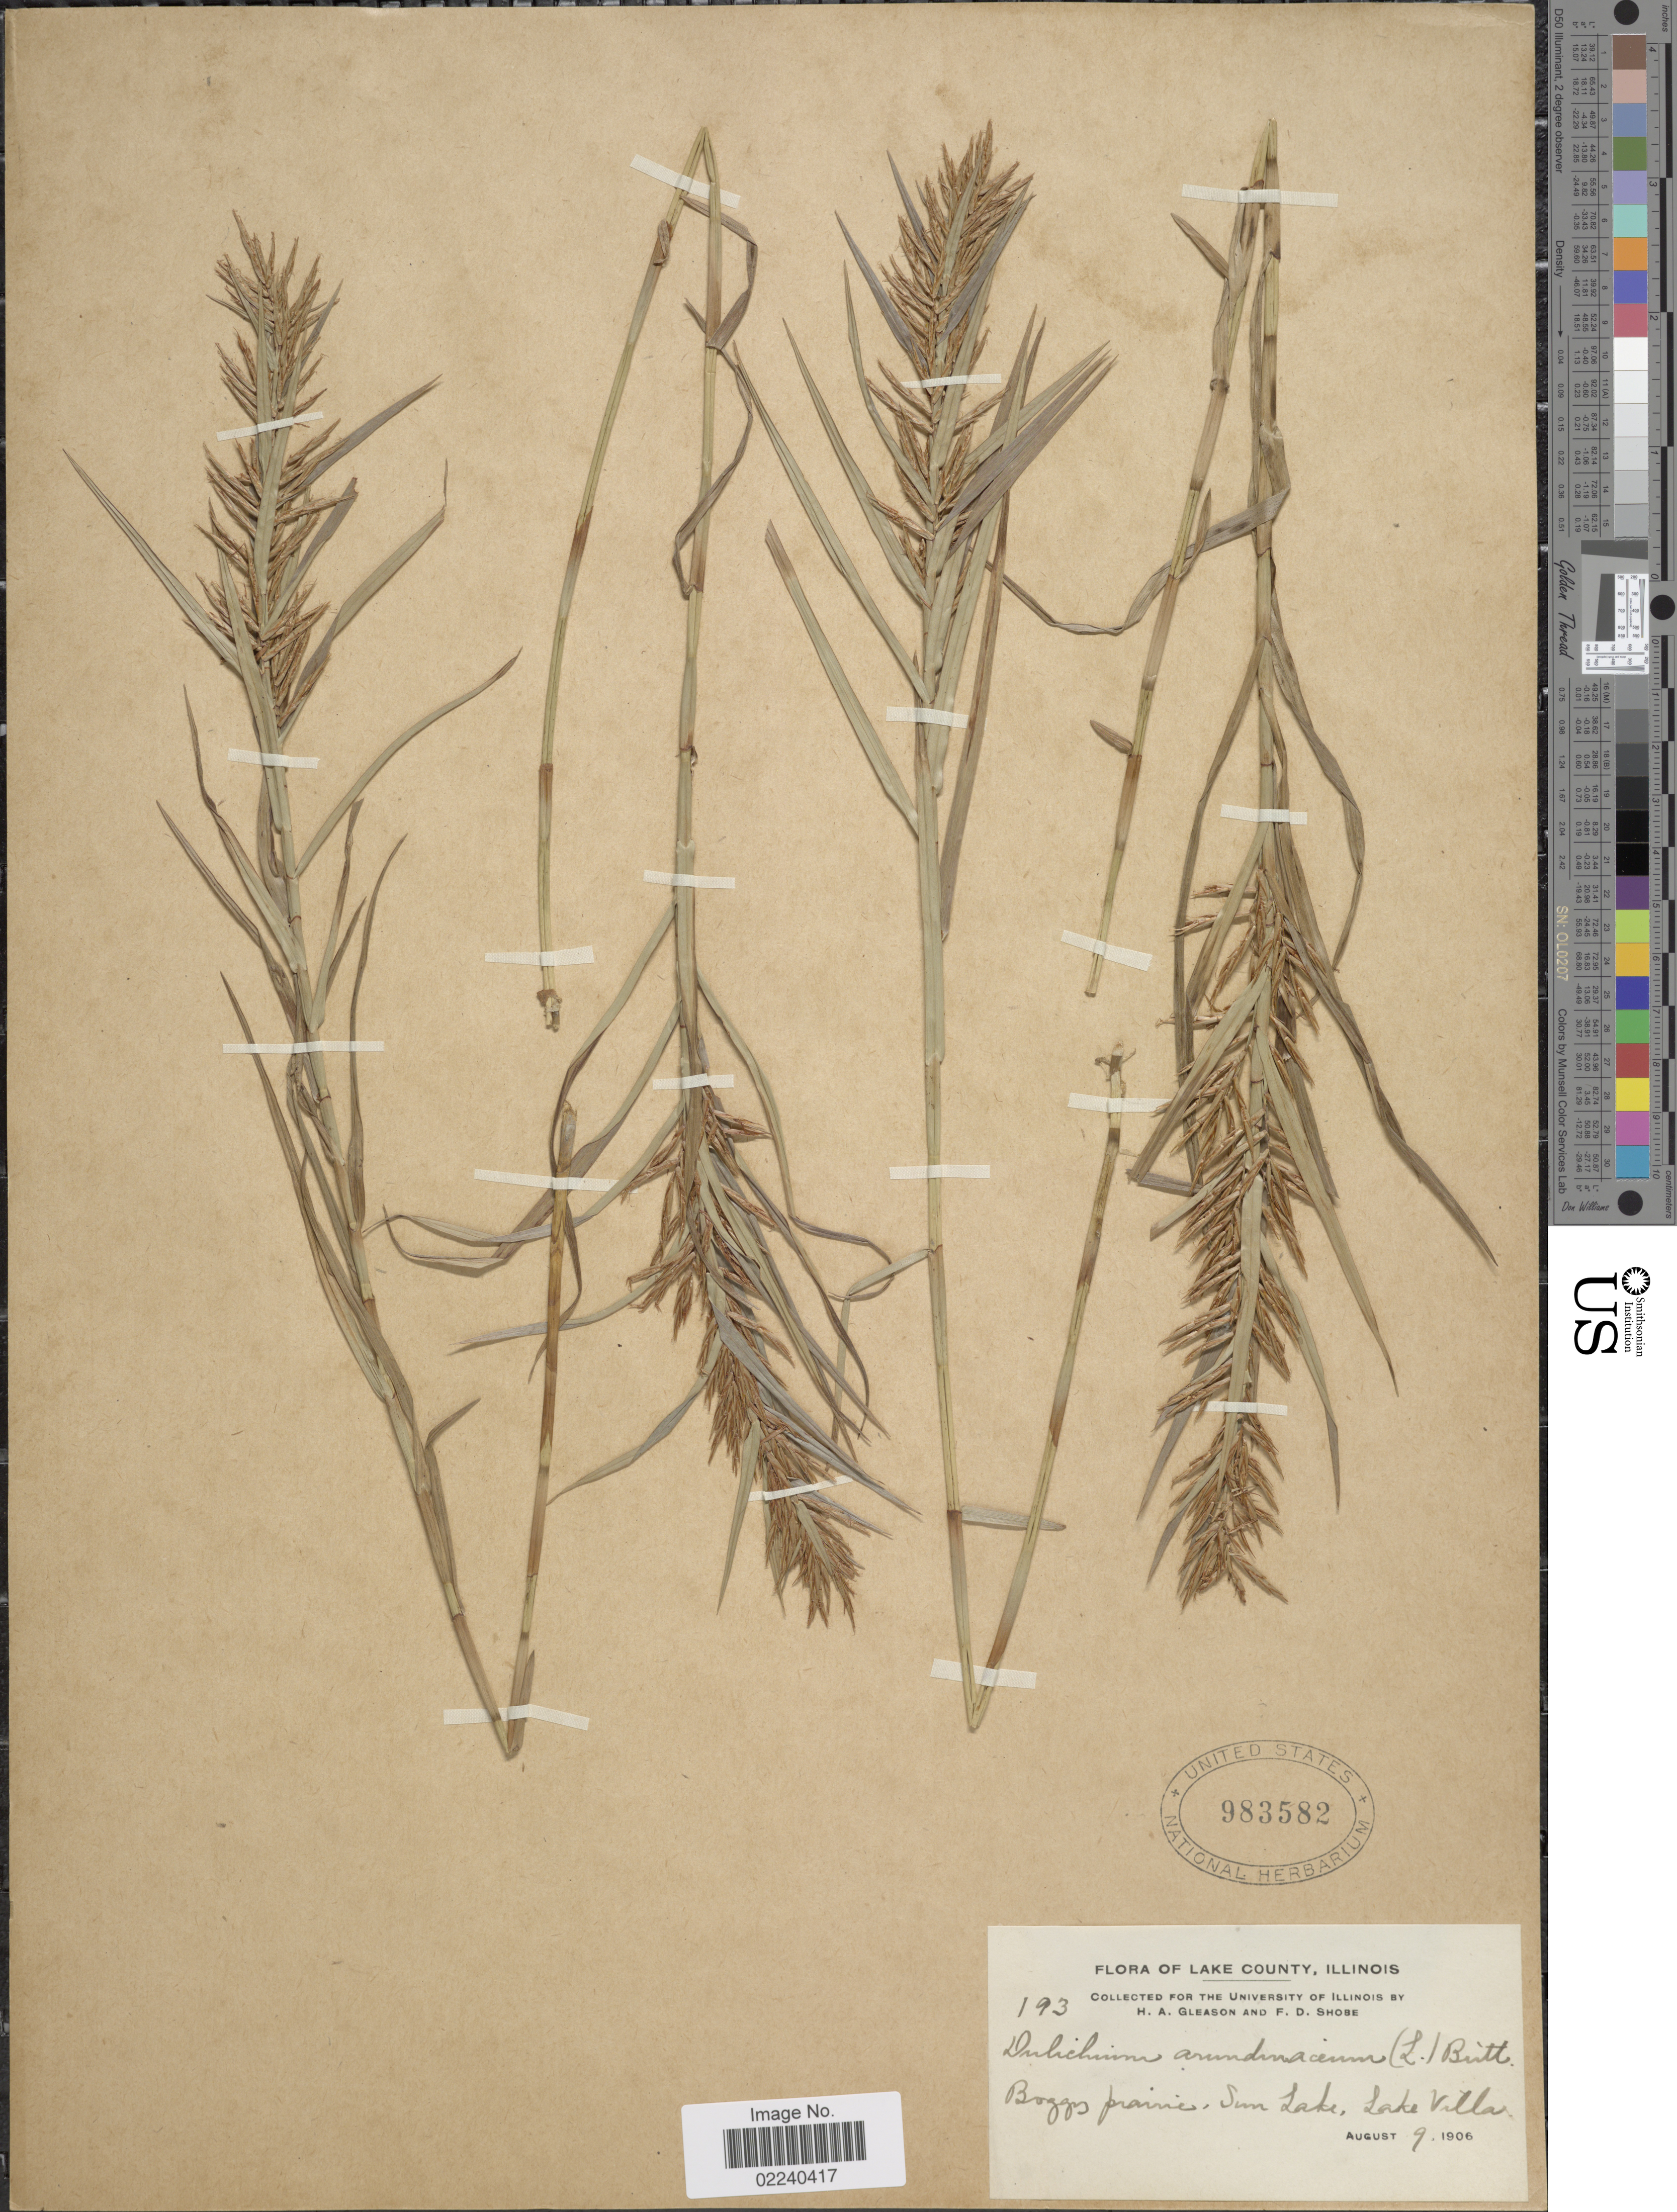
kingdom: Plantae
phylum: Tracheophyta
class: Liliopsida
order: Poales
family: Cyperaceae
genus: Dulichium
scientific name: Dulichium arundinaceum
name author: (L.) Britton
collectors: H. A. Gleason & F. Shobe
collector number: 193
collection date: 1906-08-09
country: United States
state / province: Illinois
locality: Lake County, Boggs prairie, Sun Lake, Lake Villas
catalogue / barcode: US 983582